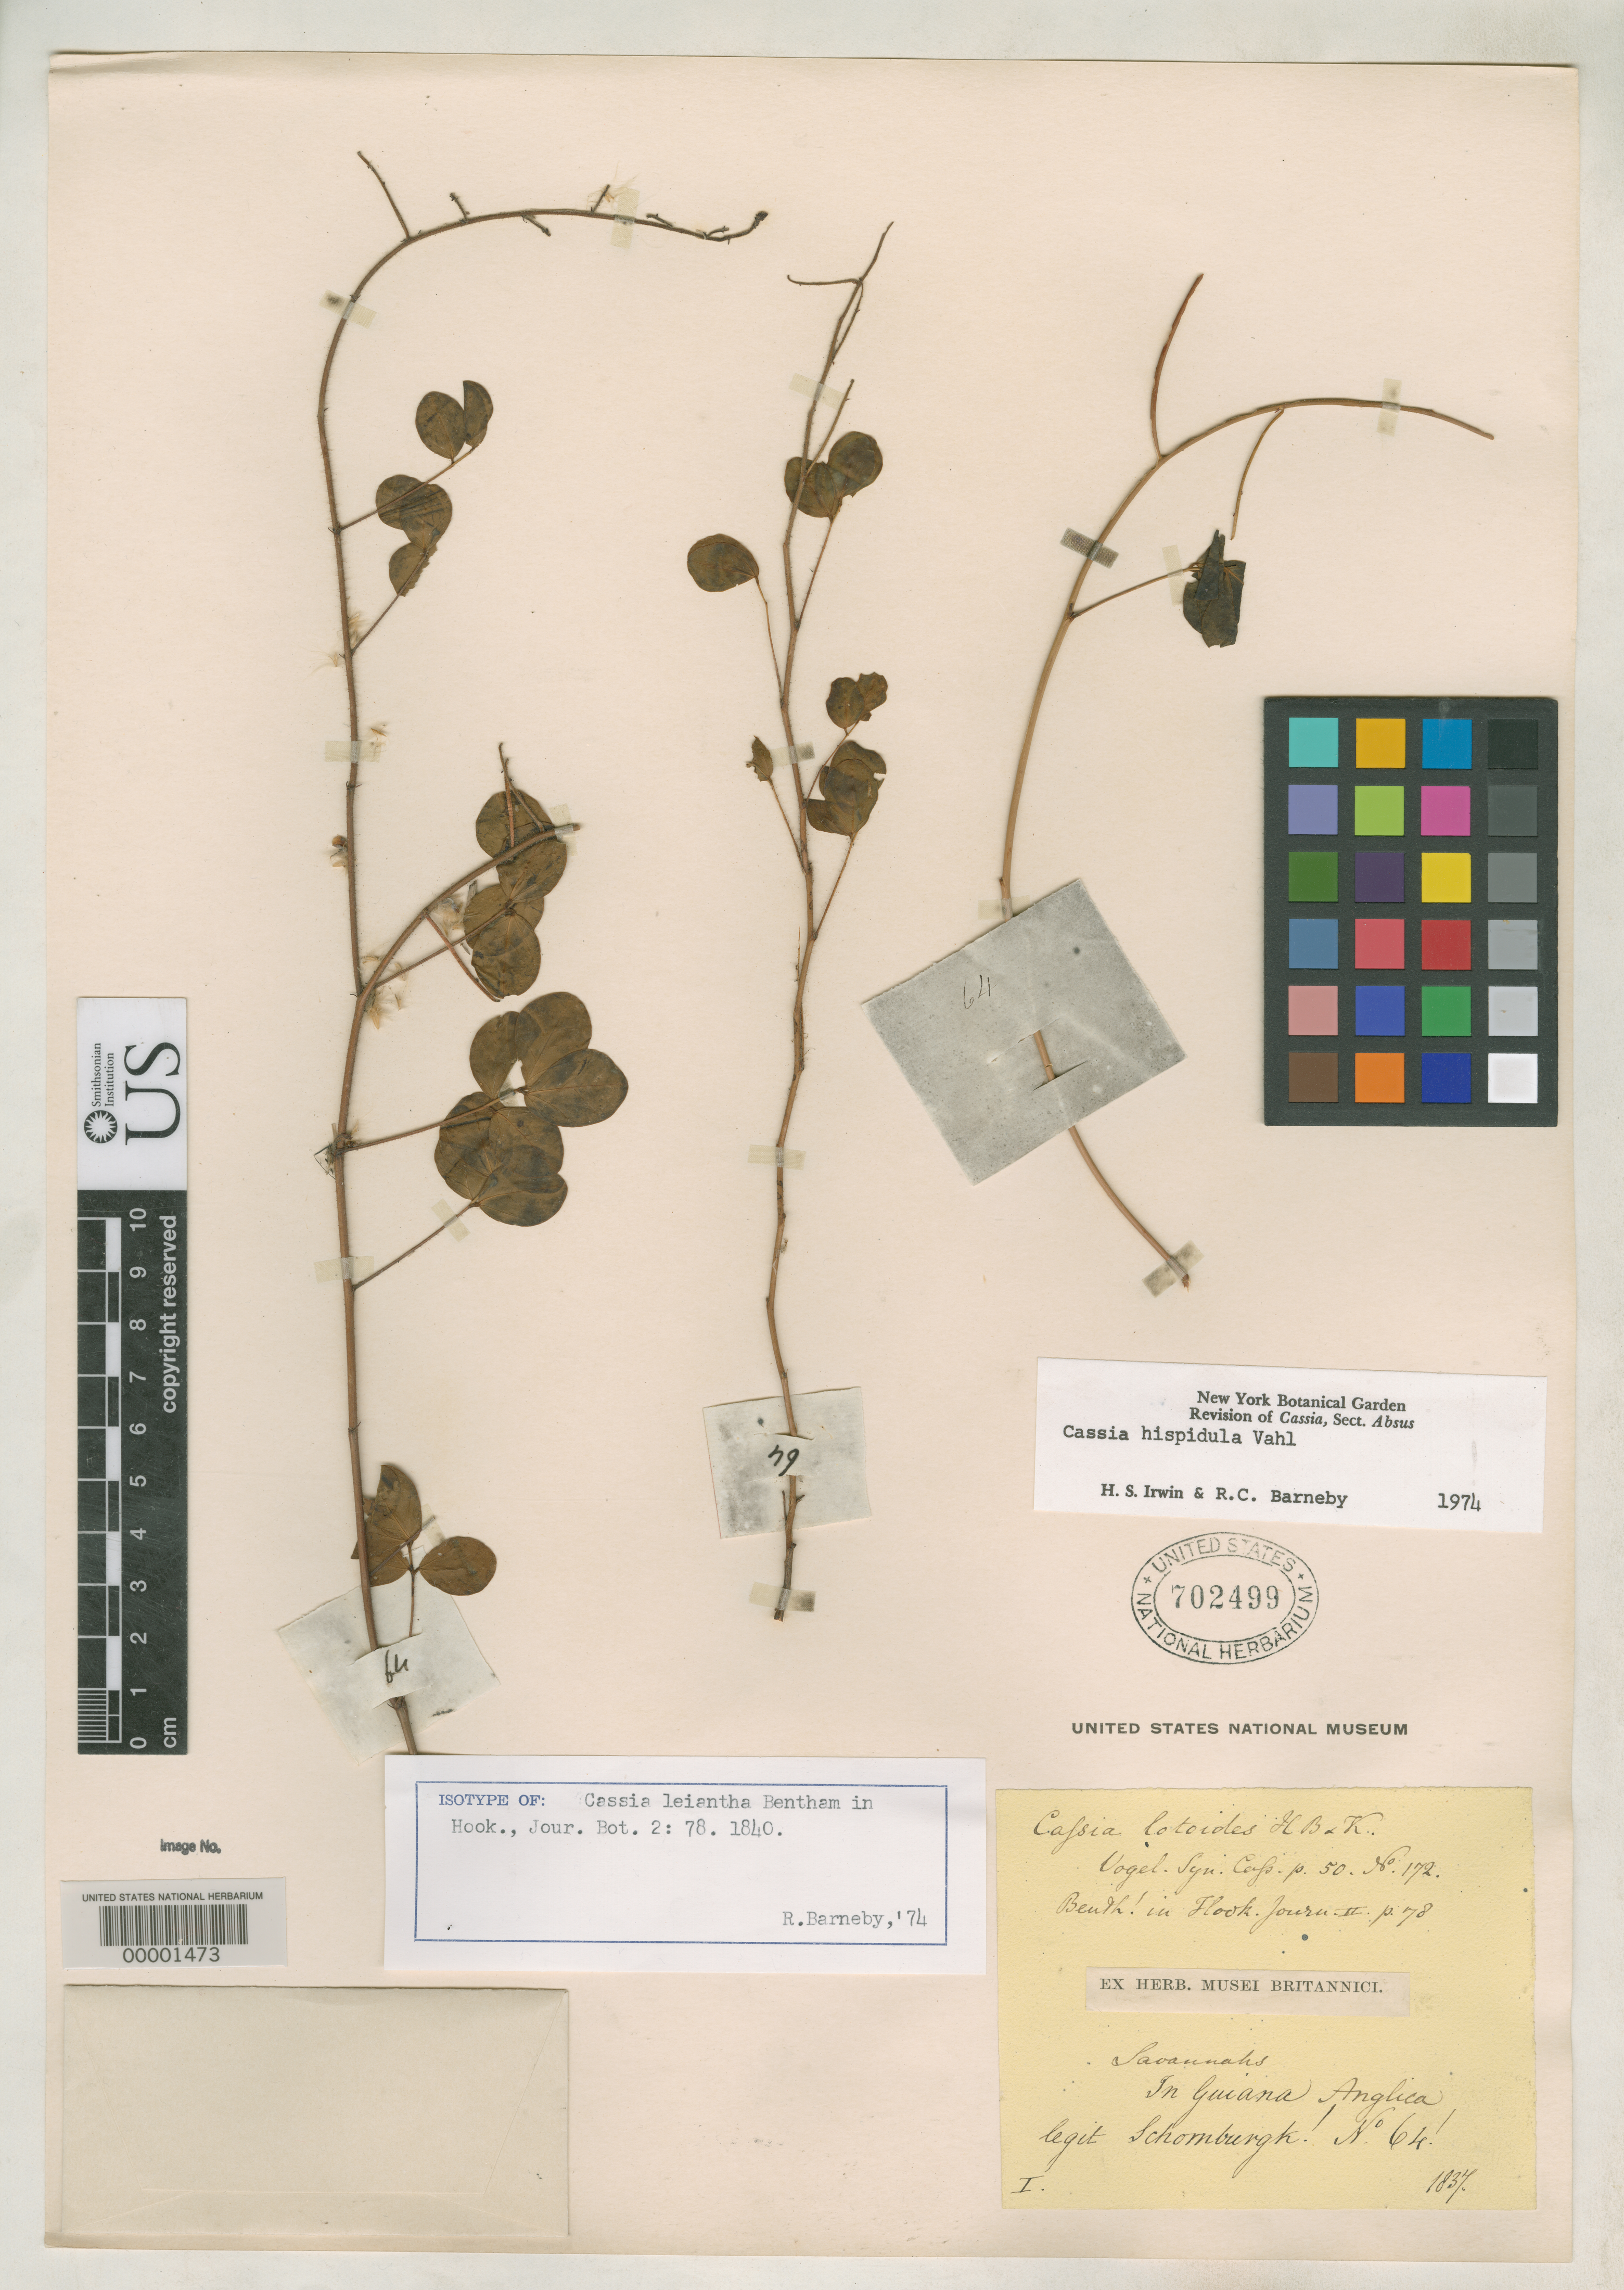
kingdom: Plantae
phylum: Tracheophyta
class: Magnoliopsida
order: Fabales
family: Fabaceae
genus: Cassia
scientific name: Cassia leiantha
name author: Benth.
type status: Isotype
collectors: R. H. Schomburgk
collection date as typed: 1837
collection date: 1837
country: Guyana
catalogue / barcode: US 702499